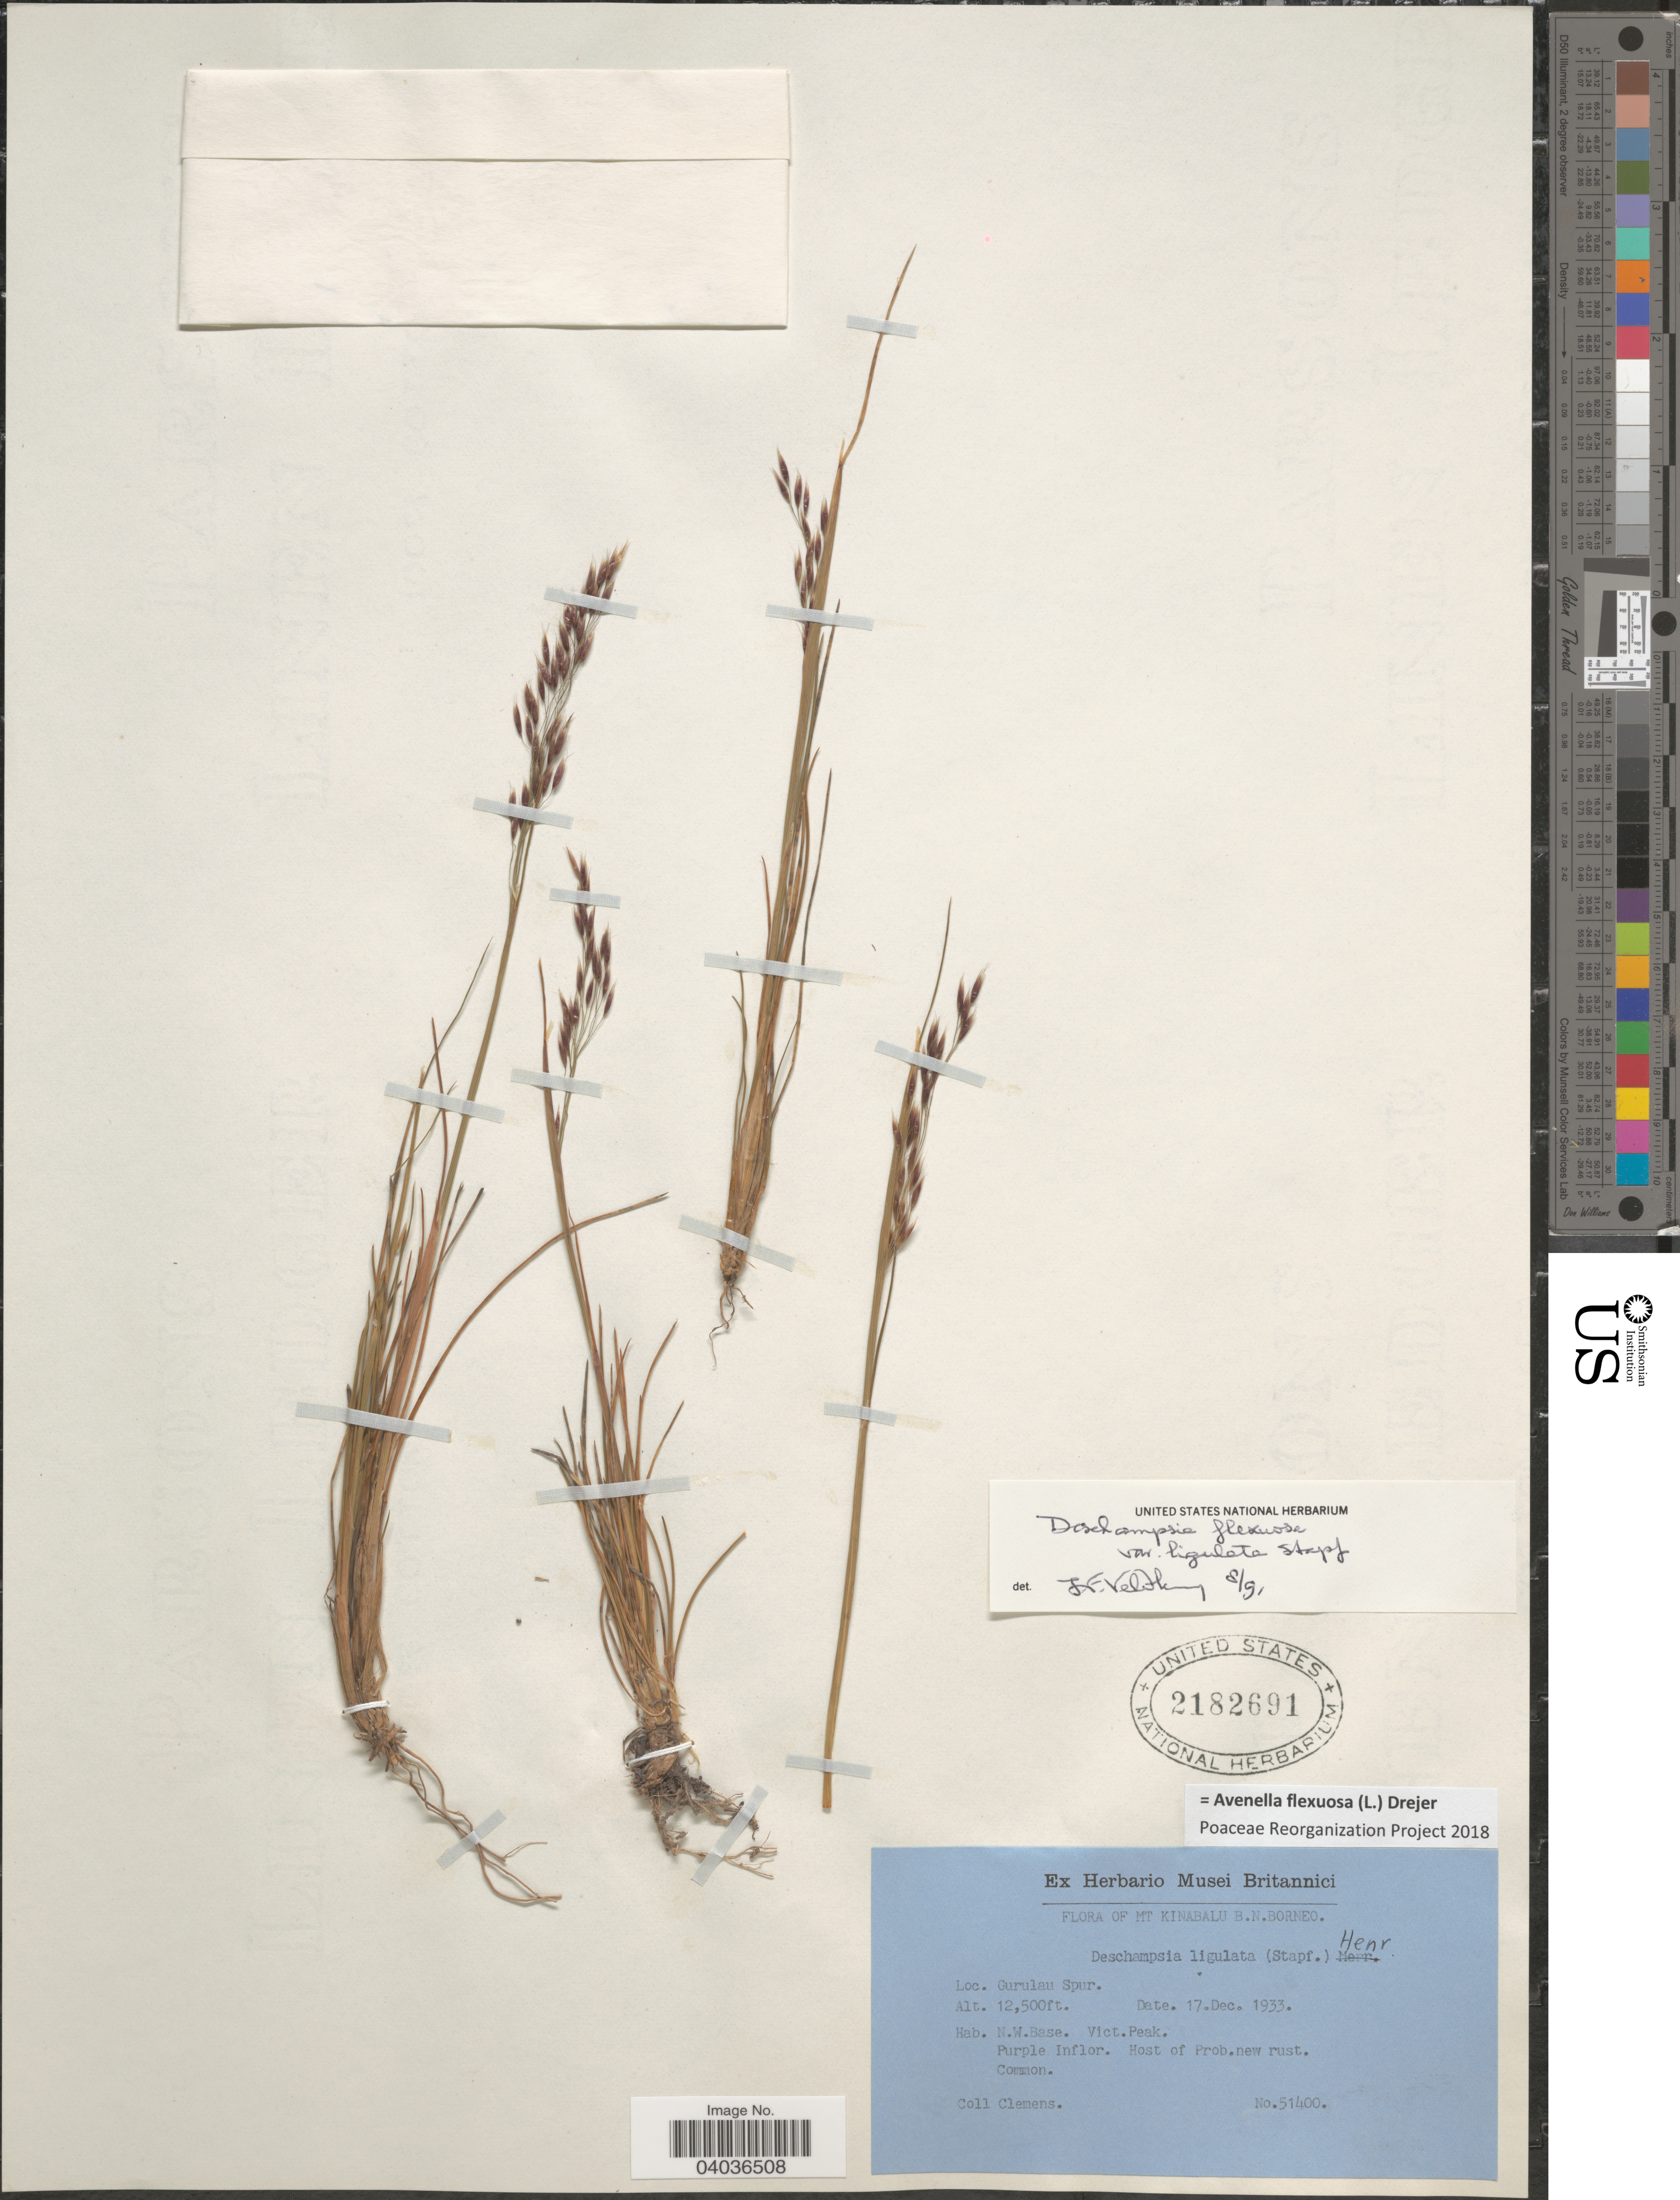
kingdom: Plantae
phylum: Tracheophyta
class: Liliopsida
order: Poales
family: Poaceae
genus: Avenella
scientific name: Avenella flexuosa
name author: (L.) Drejer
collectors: -. Clemens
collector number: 51400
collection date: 1933-12-17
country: Malaysia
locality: Mt. Kinabalu B.N. Borneo. Gurulan Spur. N.W. Base. Vict. Peak.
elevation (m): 3810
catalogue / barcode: US 2182691